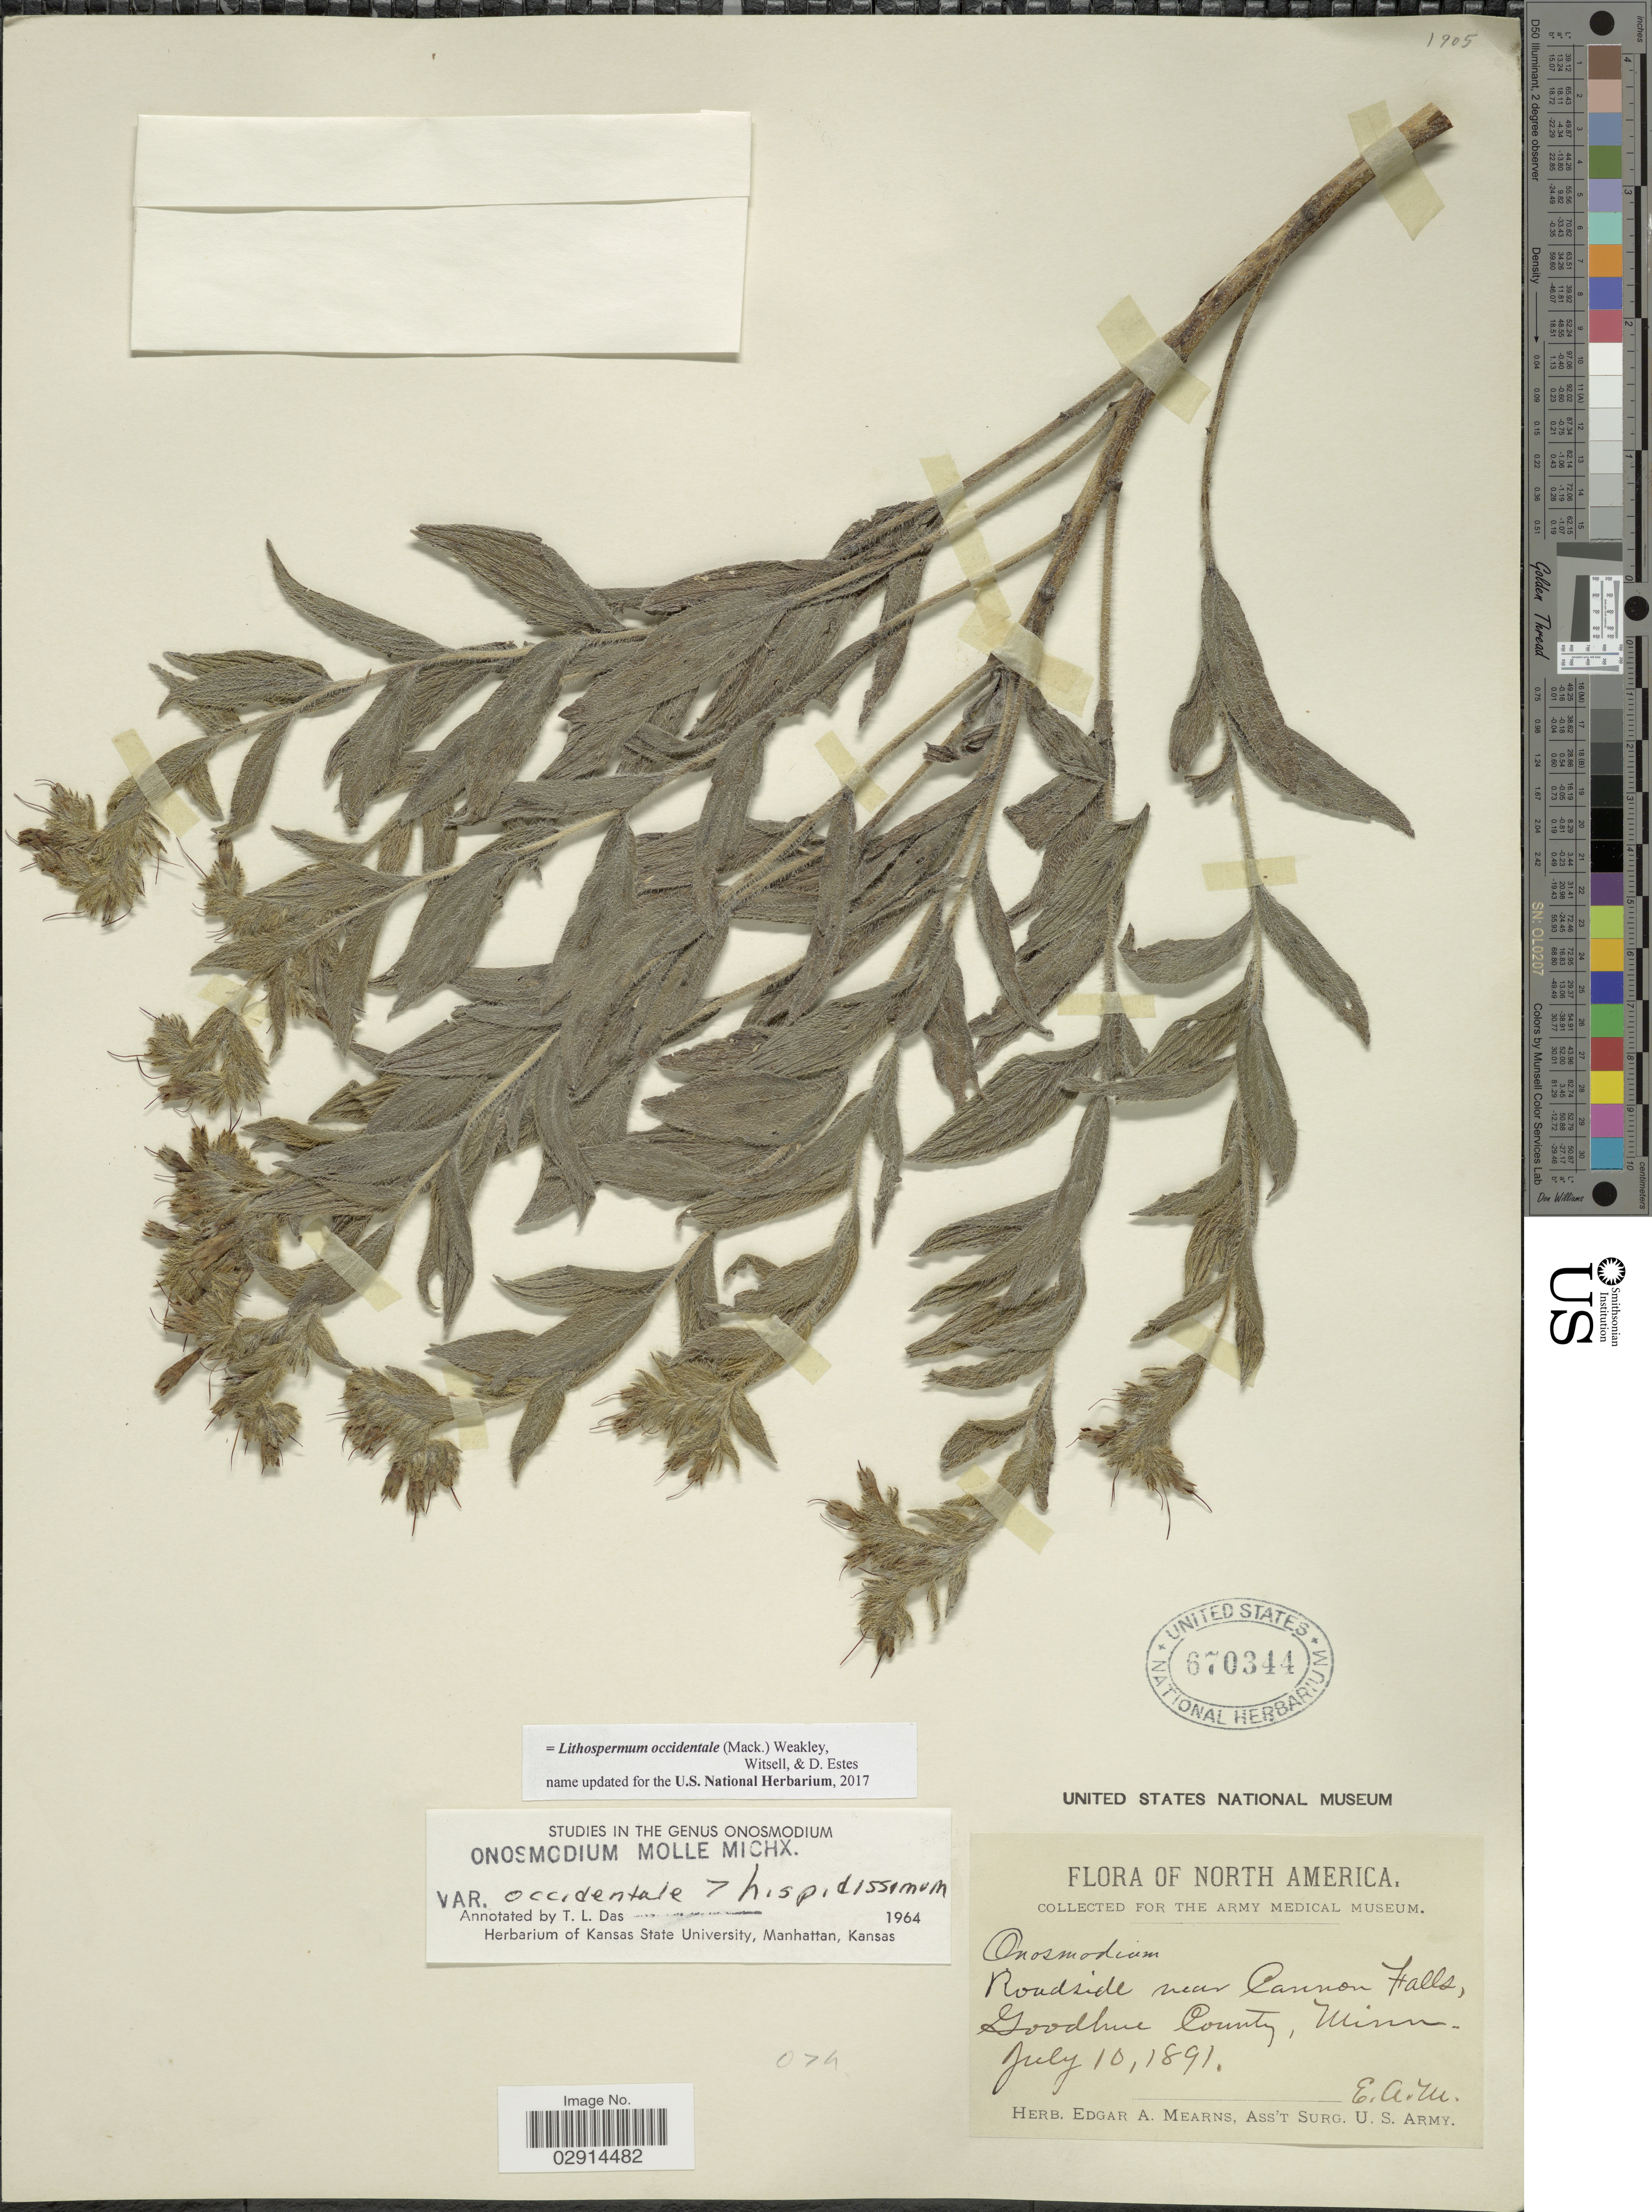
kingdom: Plantae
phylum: Tracheophyta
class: Magnoliopsida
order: Boraginales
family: Boraginaceae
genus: Lithospermum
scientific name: Lithospermum occidentale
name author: (Mack.) Weakley et al.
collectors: E. A. Mearns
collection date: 1891-07-10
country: United States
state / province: Minnesota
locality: Roadside near Cannon Falls, Goodhue County, Minn.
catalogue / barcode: US 670344